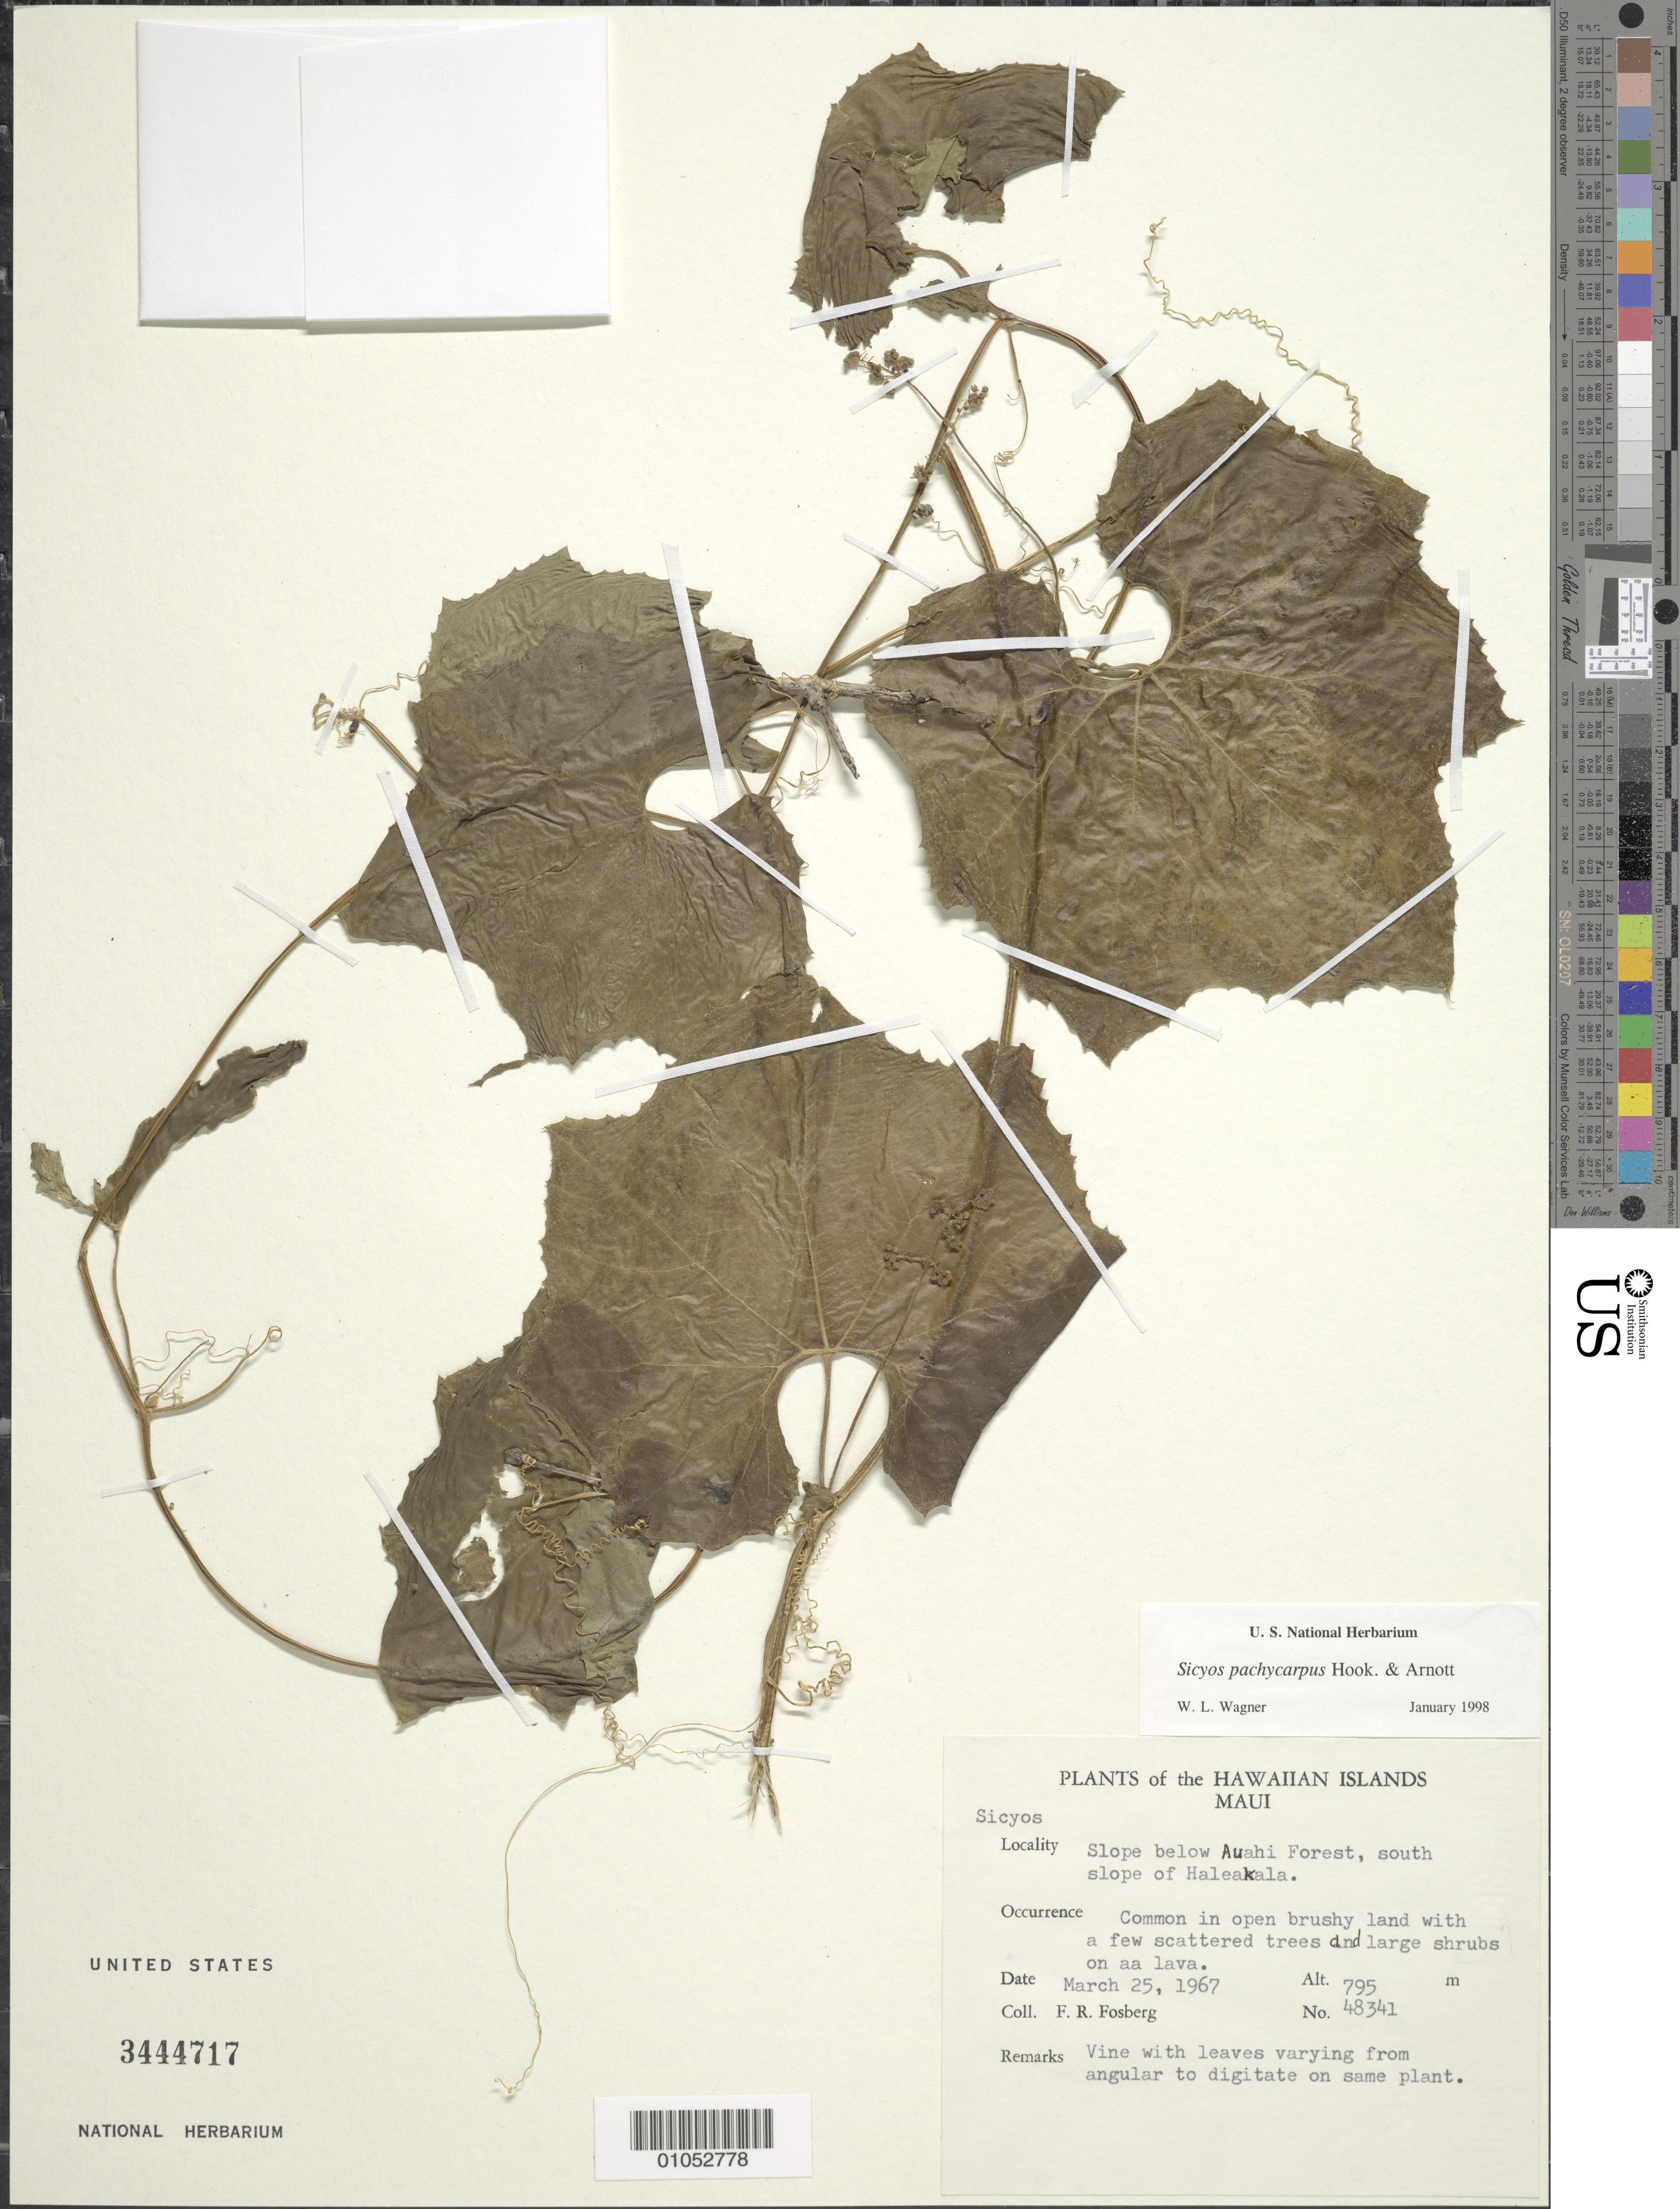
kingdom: Plantae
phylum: Tracheophyta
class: Magnoliopsida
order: Cucurbitales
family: Cucurbitaceae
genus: Sicyos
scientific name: Sicyos pachycarpus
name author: Hook. & Arn.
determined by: Wagner, W. L., (BOT), Smithsonian Institution - National Museum of Natural History (UNITED STATES)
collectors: F. R. Fosberg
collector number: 48341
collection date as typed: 25 Mar 1967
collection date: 1967-03-25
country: United States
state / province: Hawaii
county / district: Maui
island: Maui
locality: Slope below Auwahi forest, south slope of Haleakala.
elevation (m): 795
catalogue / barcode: US 3444717